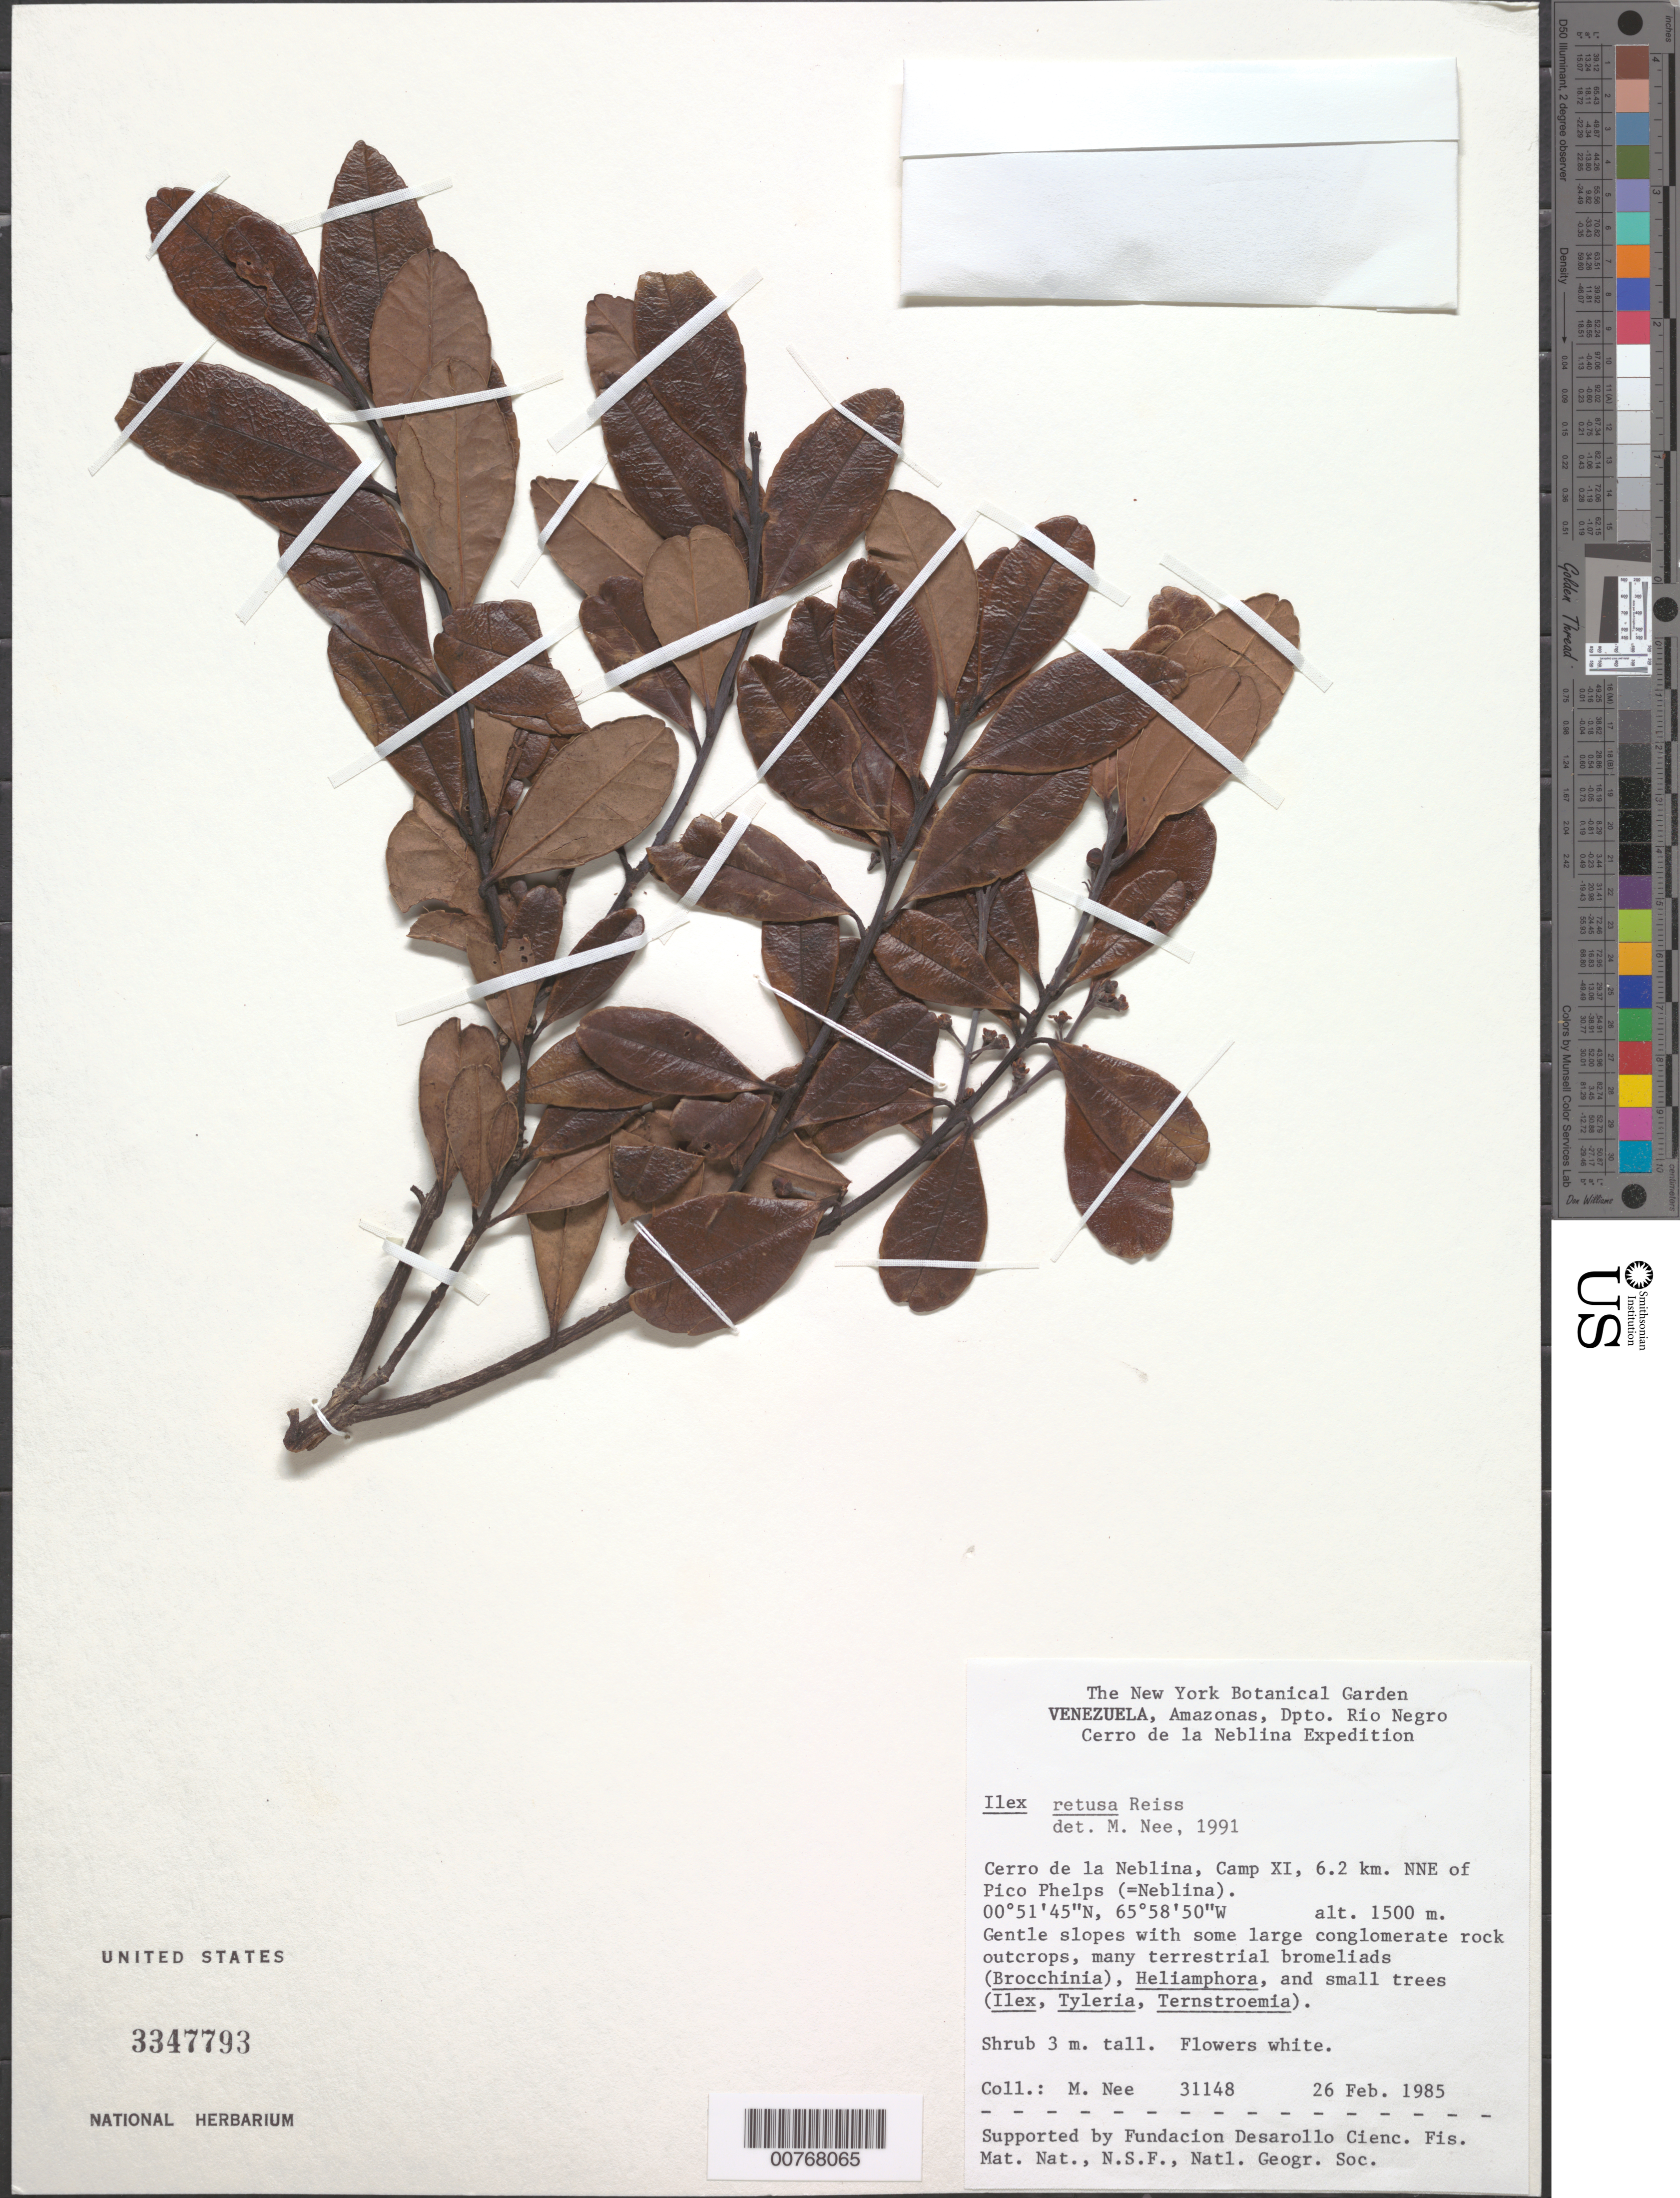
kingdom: Plantae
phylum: Tracheophyta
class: Magnoliopsida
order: Aquifoliales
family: Aquifoliaceae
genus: Ilex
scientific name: Ilex retusa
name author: Klotzsch ex Reissek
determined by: Nee, Michael H.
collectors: M. Nee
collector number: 31148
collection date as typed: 26-Feb-85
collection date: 1985-02-26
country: Venezuela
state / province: Amazonas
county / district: Río Negro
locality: Cerro de la Neblina, Camp XI, 6.2 km NNE of Pico Phelps (=Neblina)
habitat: Gentle slopes with some large conglomerate rock outcrops, many terrestrial bromeliads and small trees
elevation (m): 1500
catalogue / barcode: US 3347793